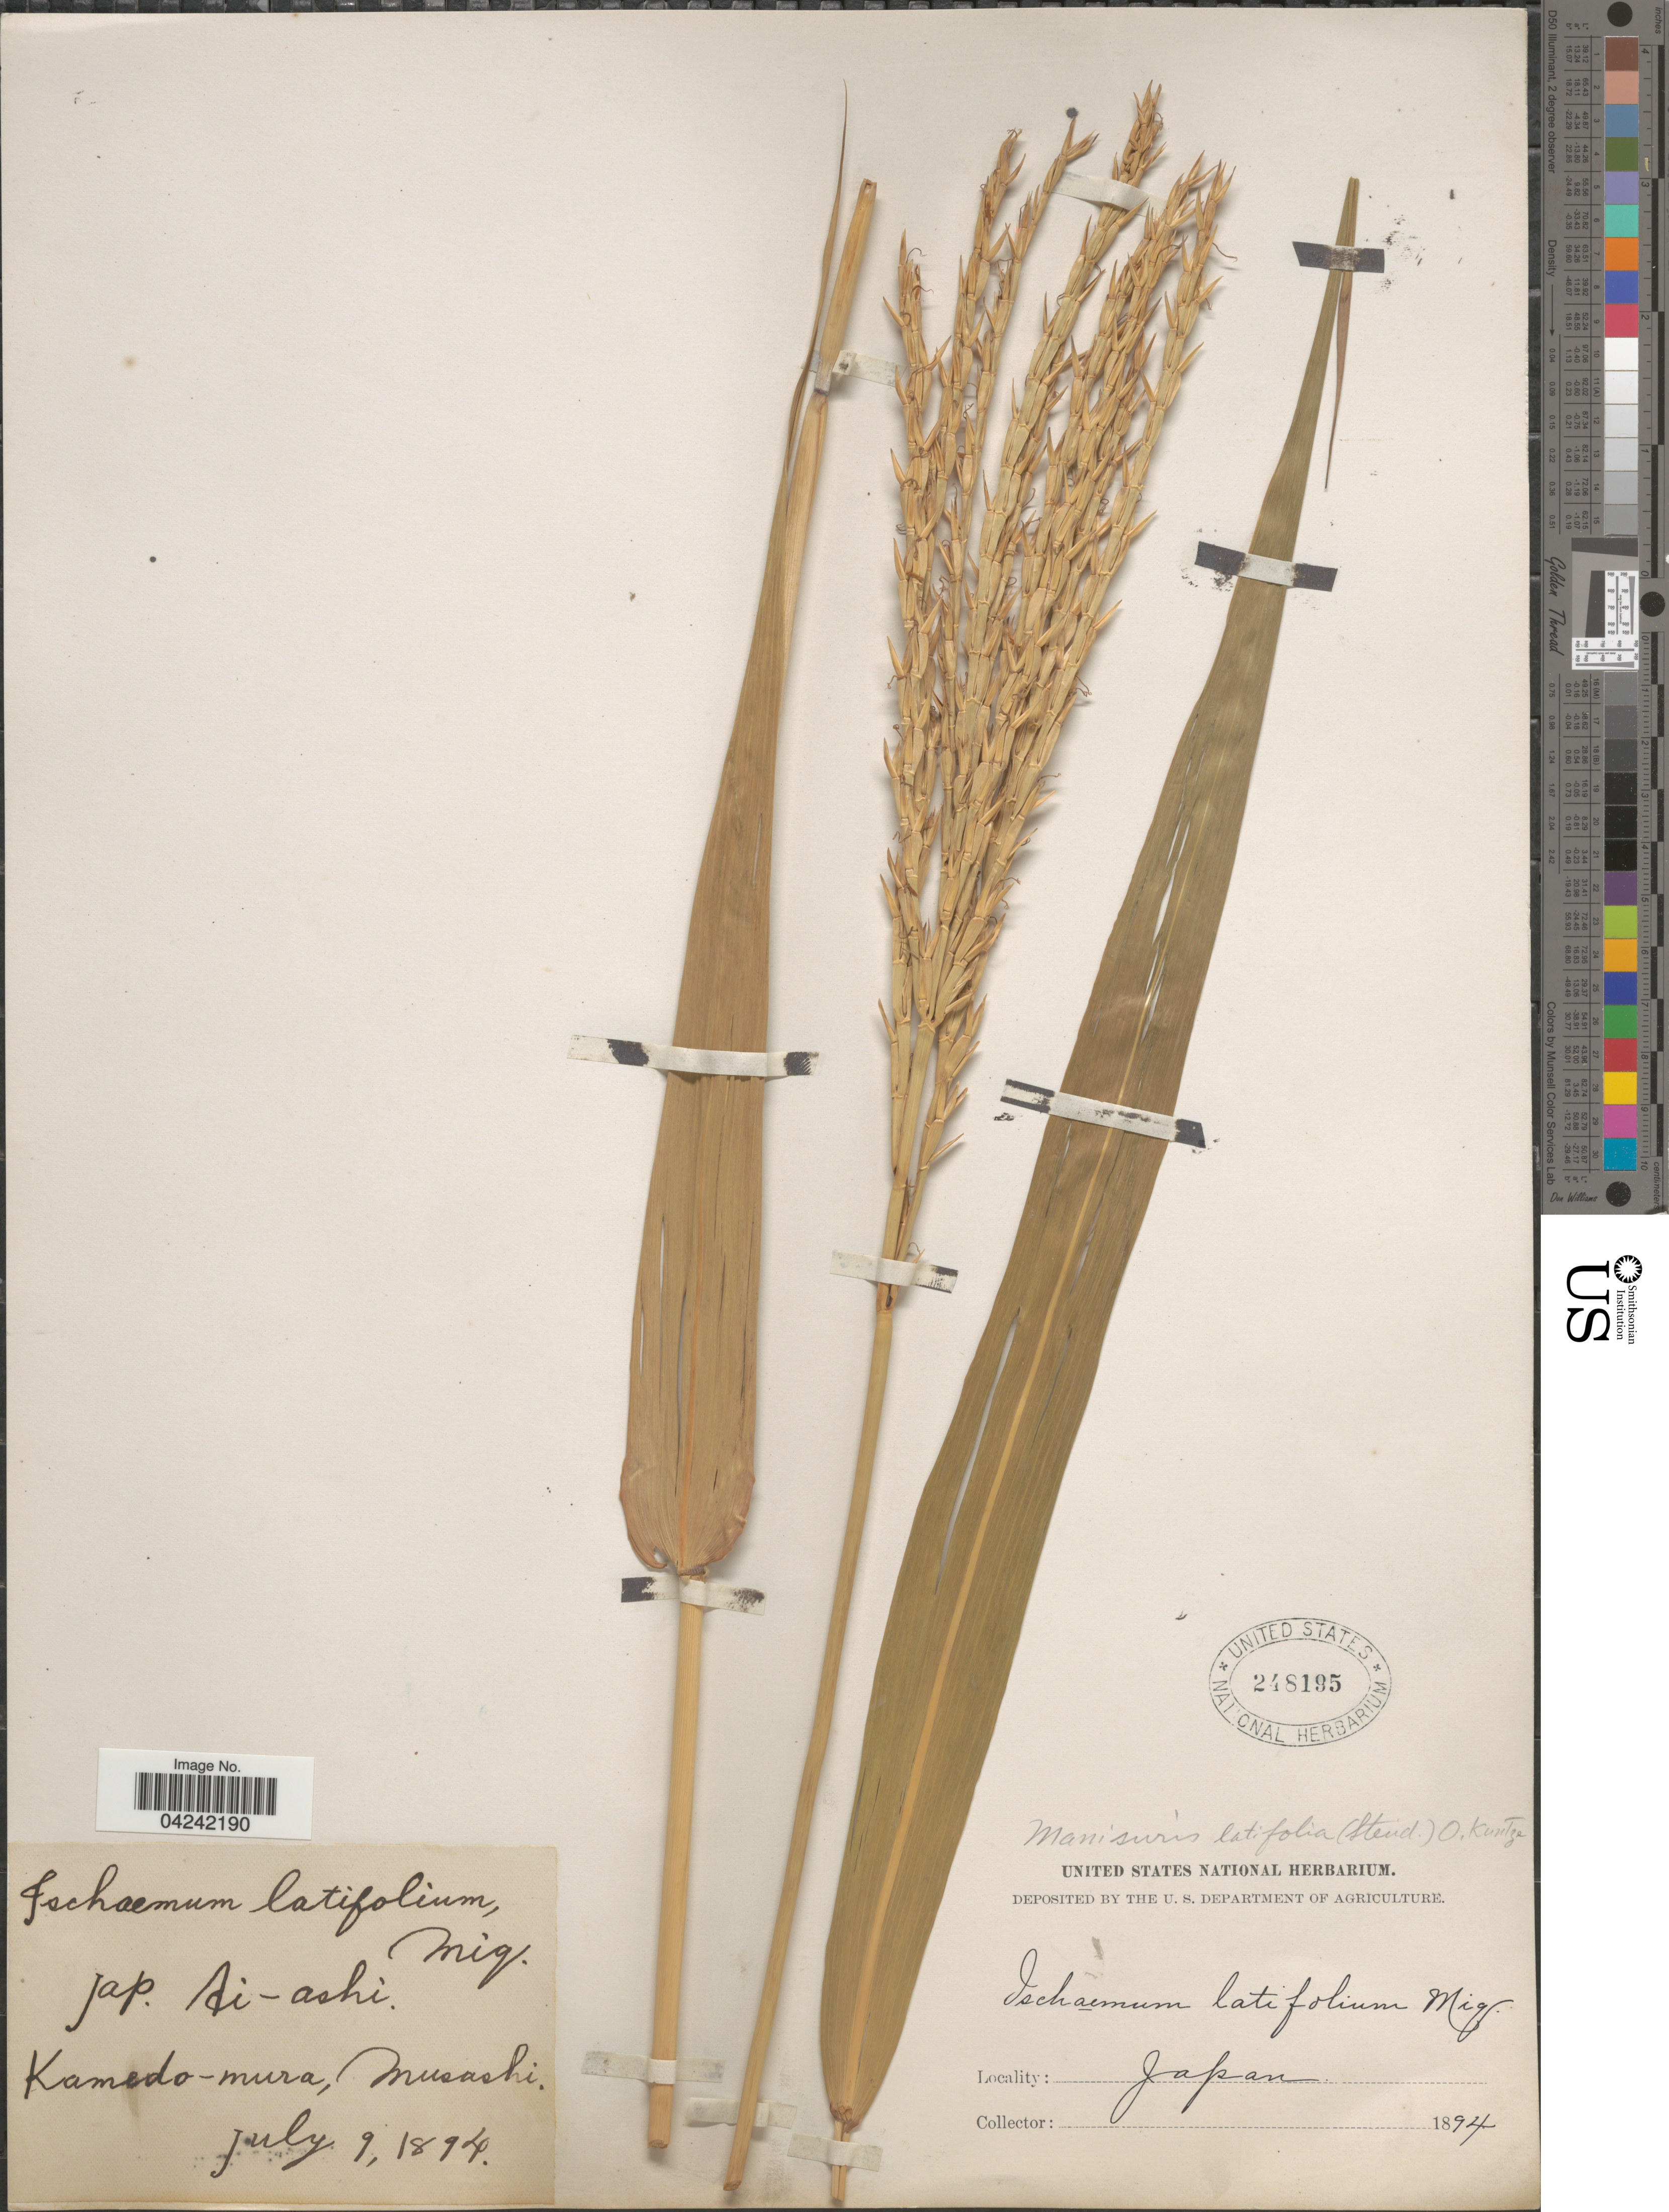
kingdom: Plantae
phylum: Tracheophyta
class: Liliopsida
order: Poales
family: Poaceae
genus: Phacelurus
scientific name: Phacelurus latifolius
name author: (Steud.) Ohwi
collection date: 1894-07-09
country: Japan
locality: Kamedo-mura, Musashi.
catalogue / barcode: US 248195